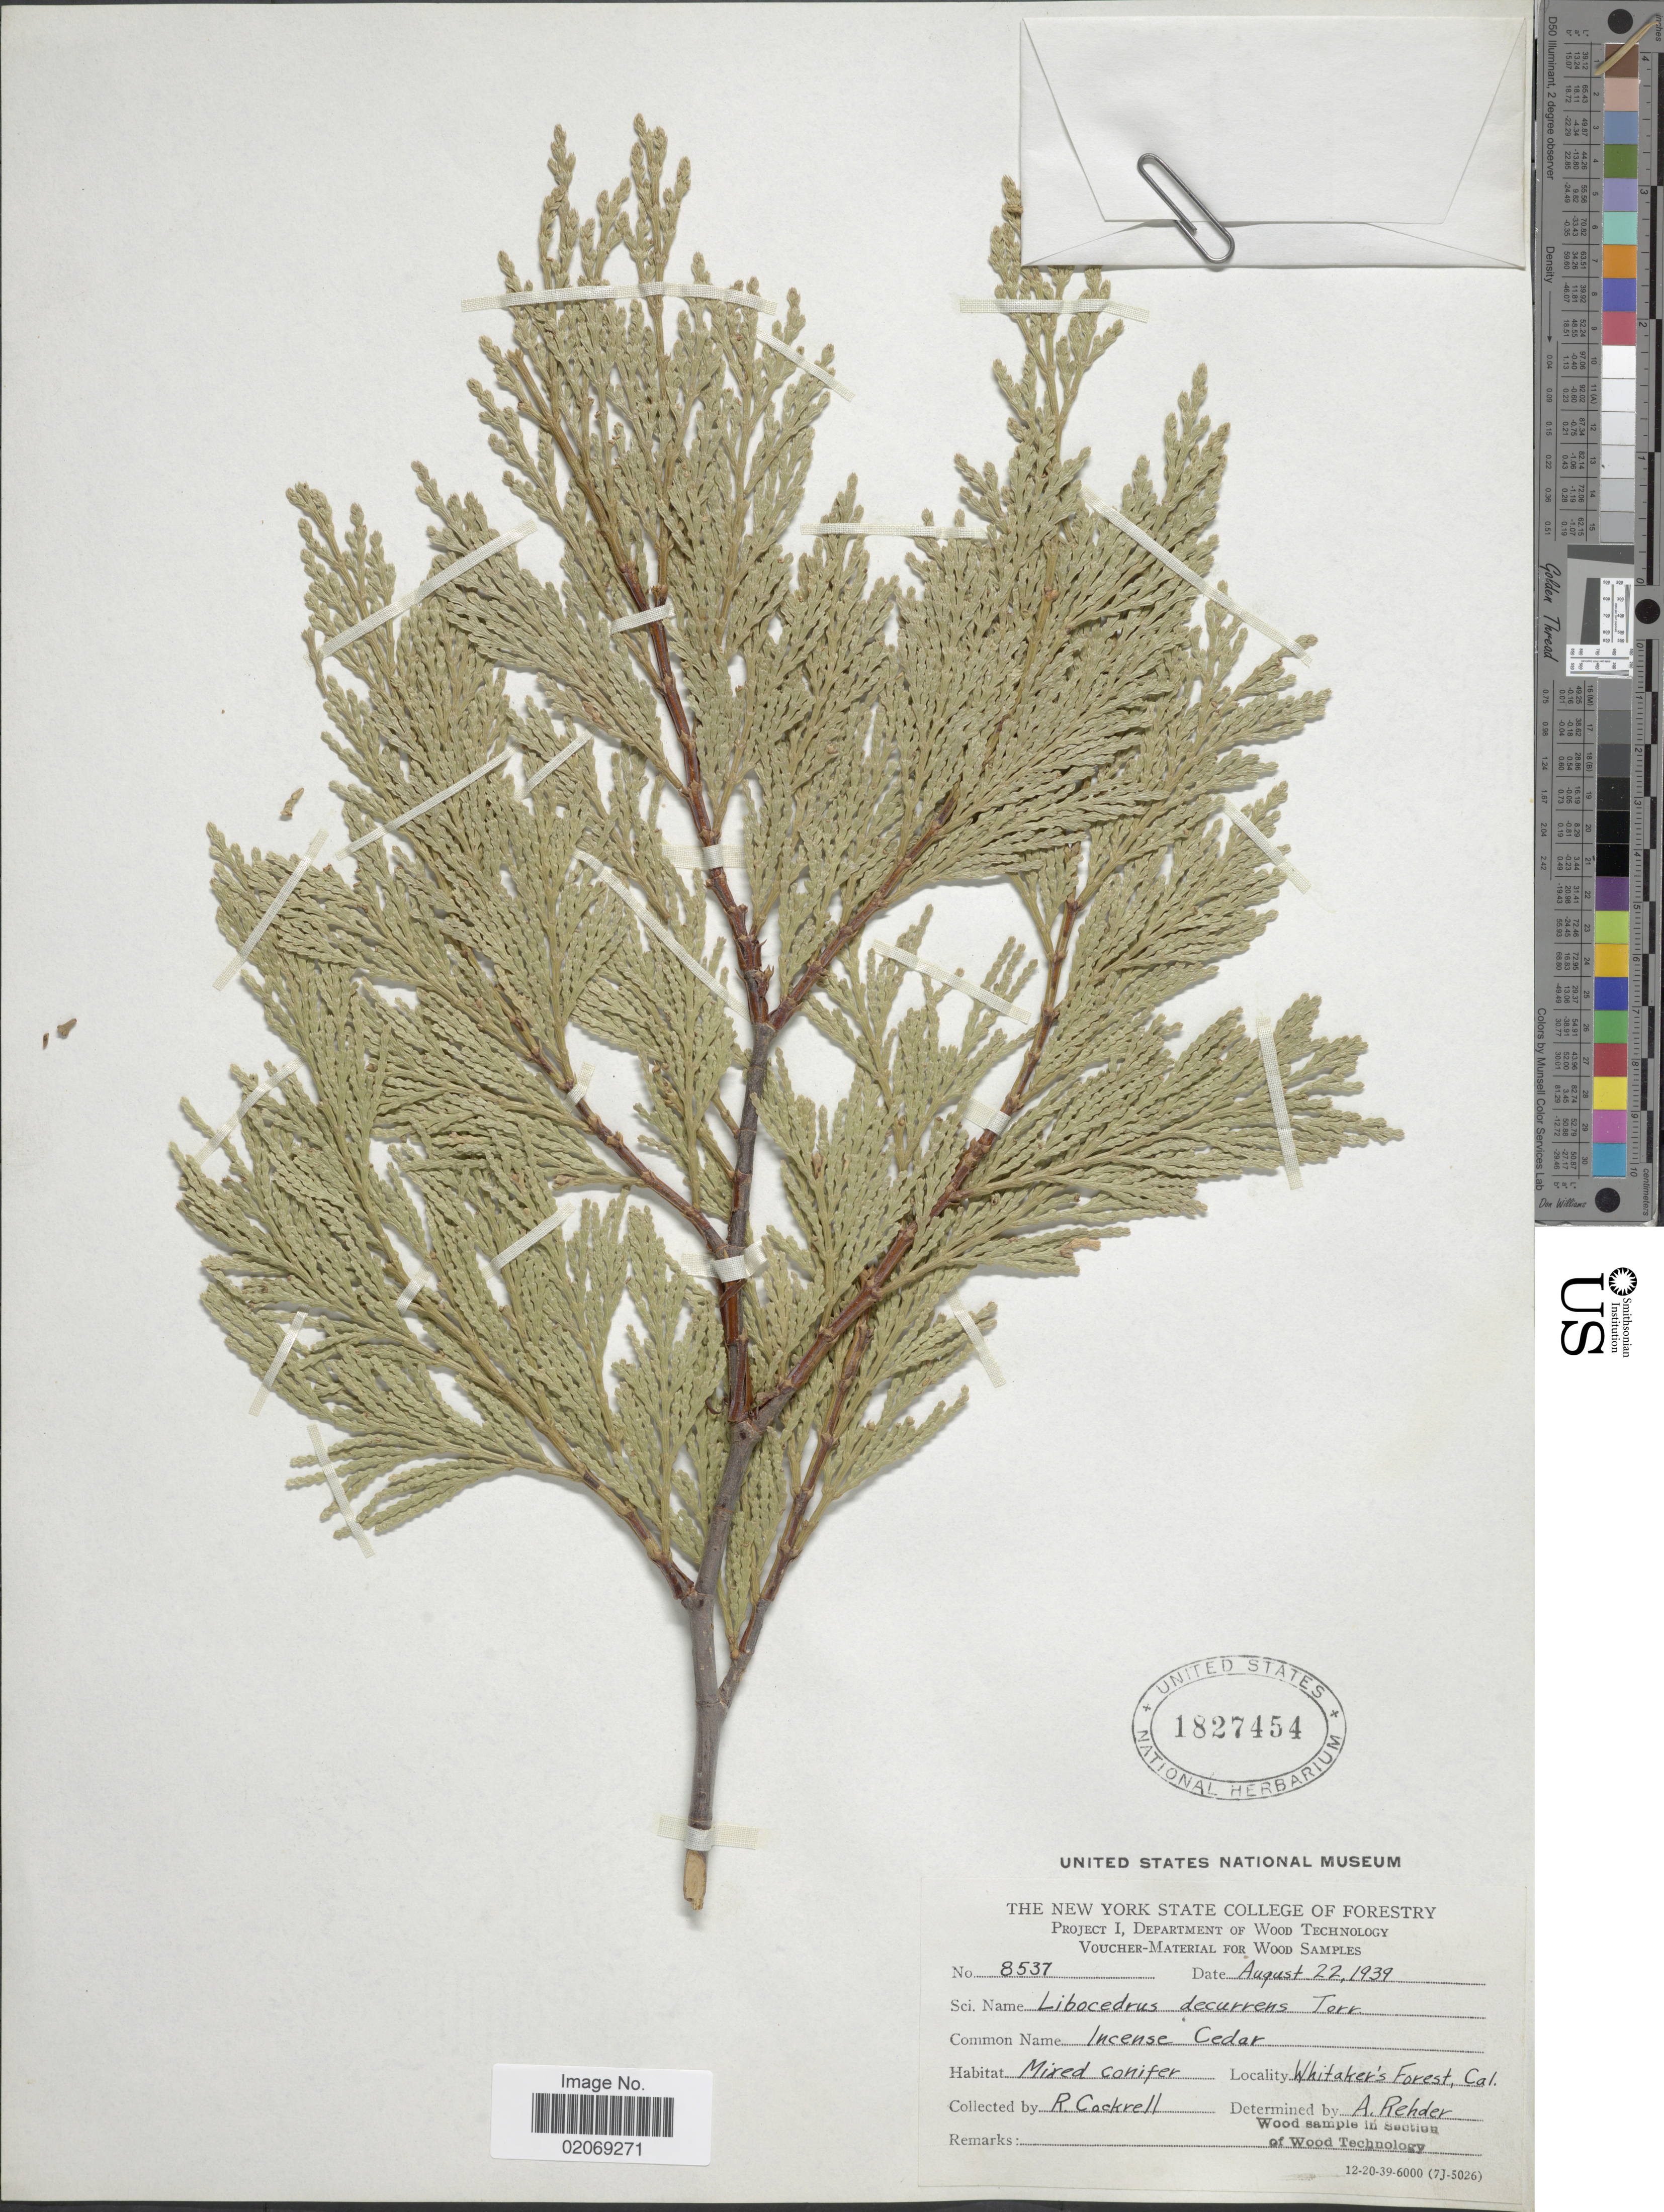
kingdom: Plantae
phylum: Tracheophyta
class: Pinopsida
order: Pinales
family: Cupressaceae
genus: Libocedrus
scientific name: Libocedrus decurrens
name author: Torr.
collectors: R. Cockrell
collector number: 8537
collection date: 1939-08-22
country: United States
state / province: California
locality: Whitaker's Forest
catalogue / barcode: US 1827454